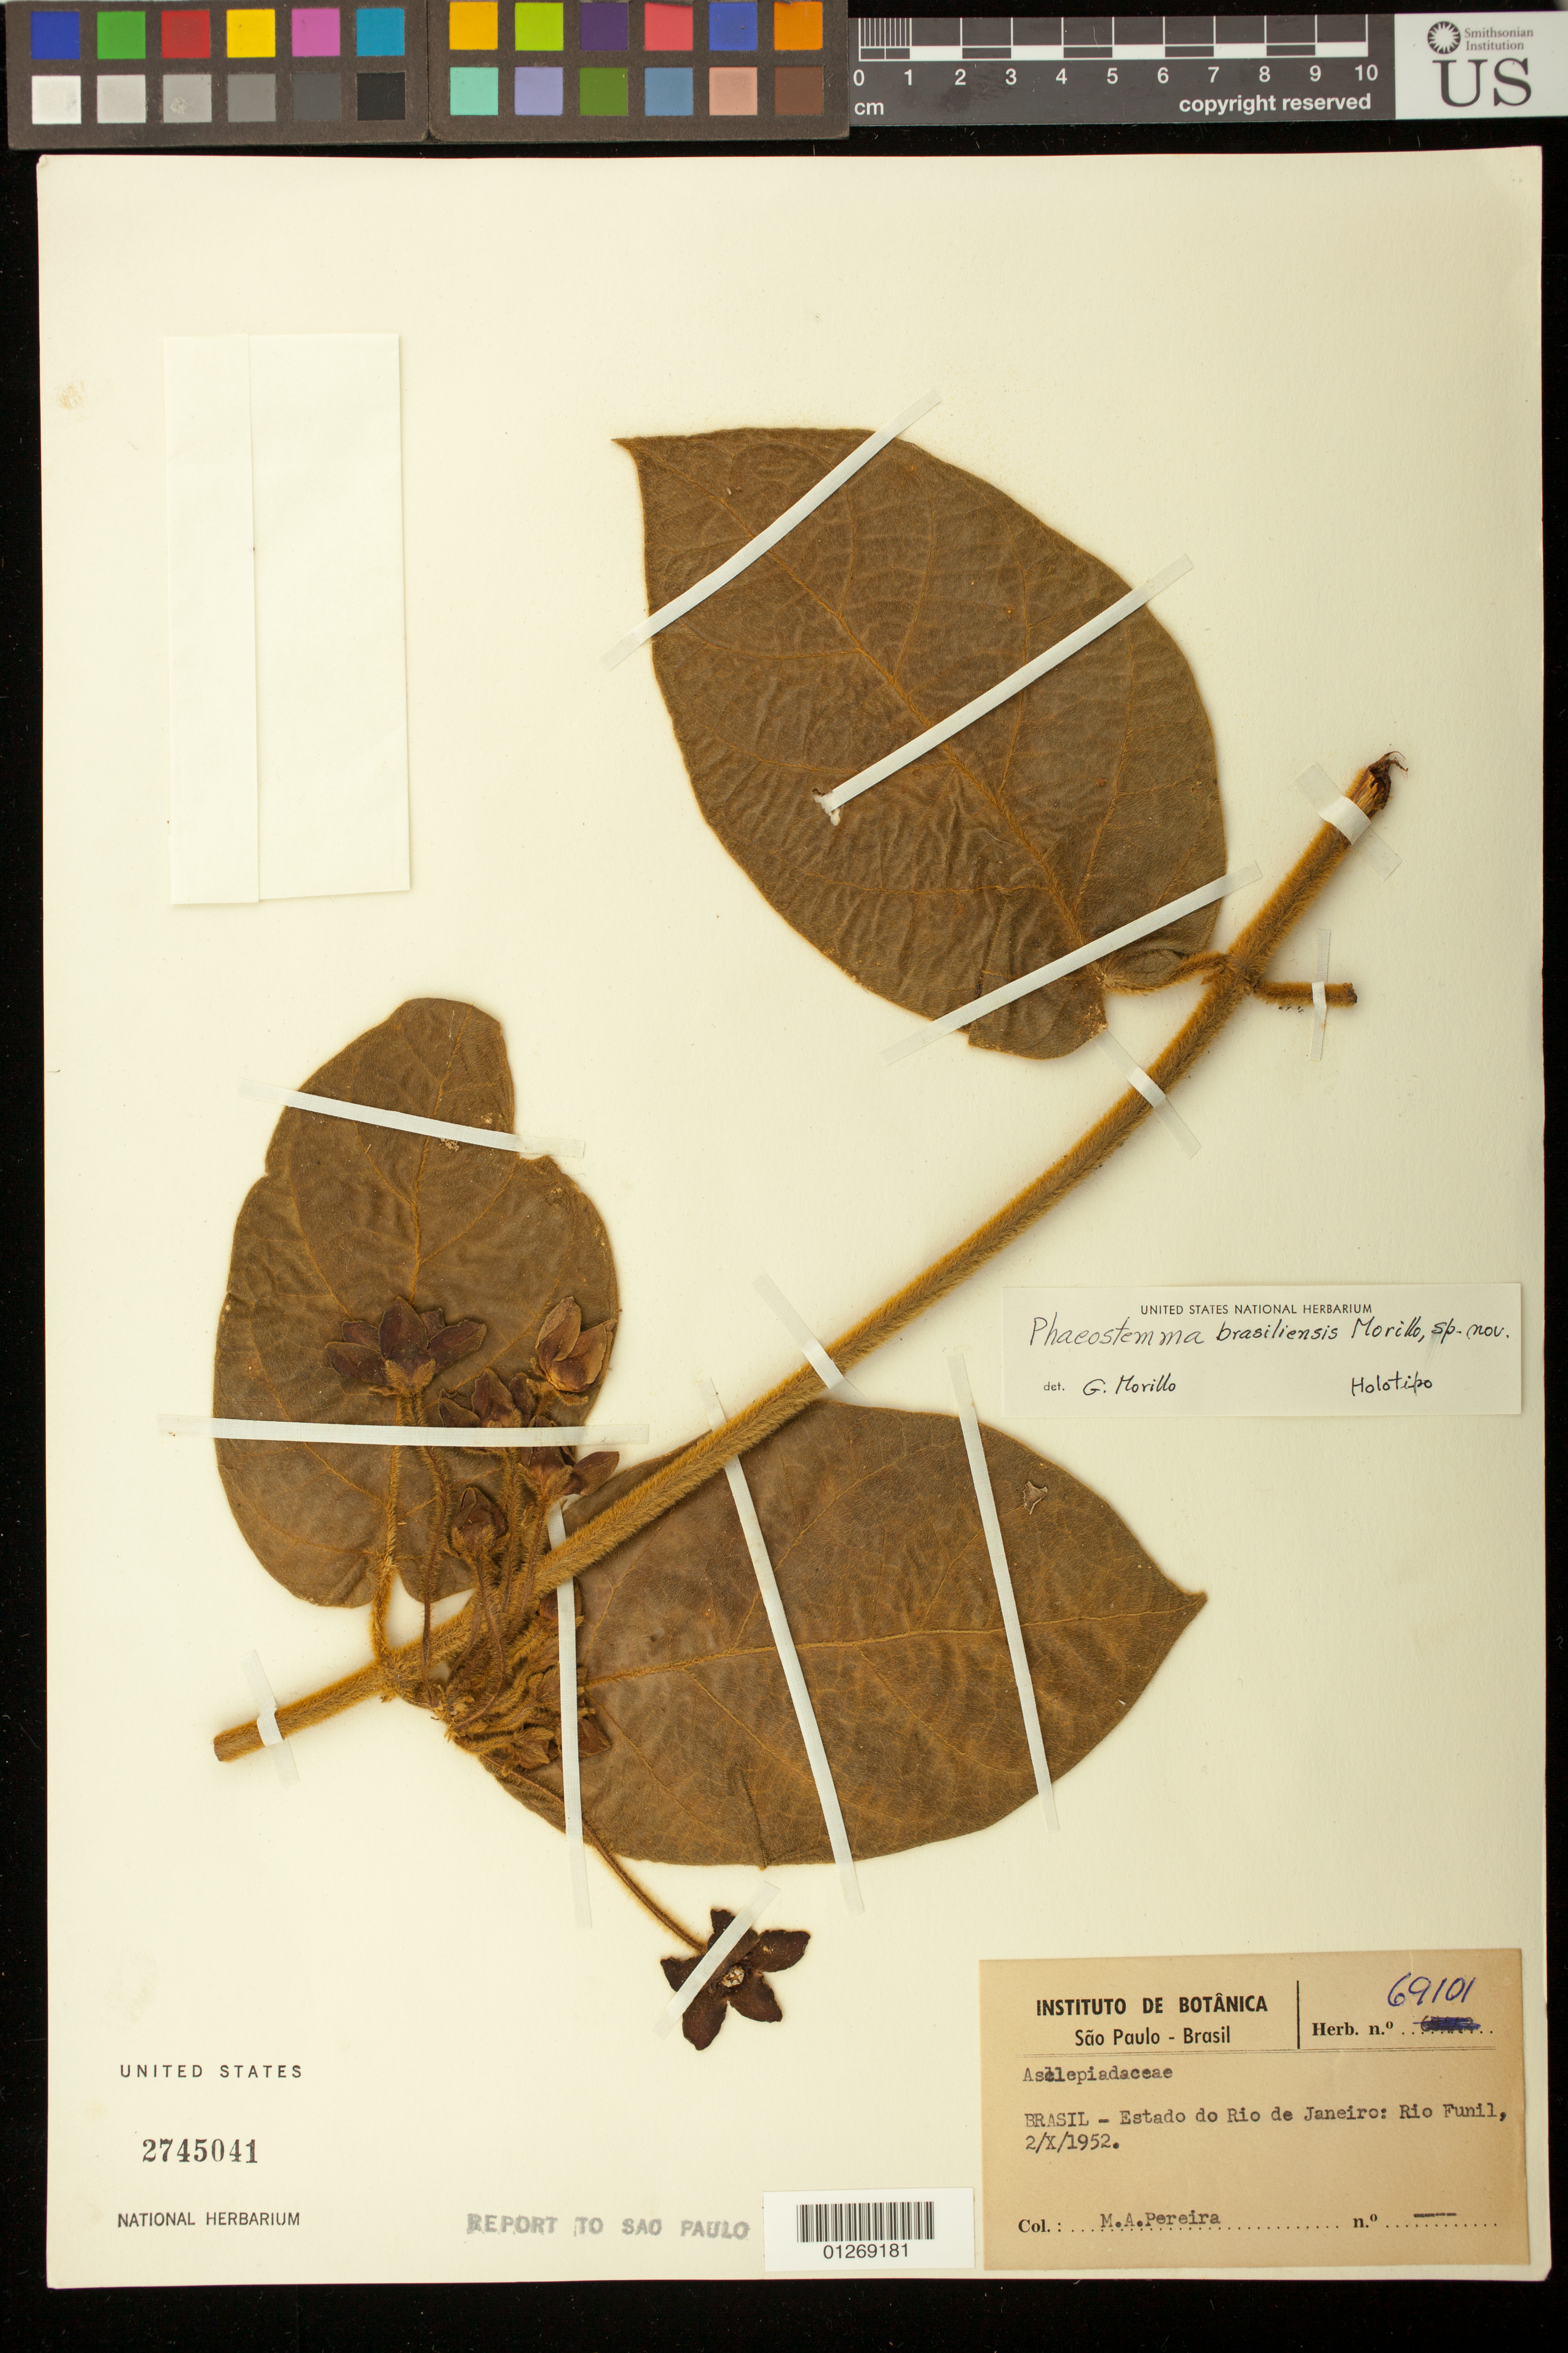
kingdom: Plantae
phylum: Tracheophyta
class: Magnoliopsida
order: Gentianales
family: Apocynaceae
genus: Phaeostemma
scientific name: Phaeostemma brasiliensis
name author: Morillo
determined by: Morillo, G. N.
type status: Holotype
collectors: M. A. Pereira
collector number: Herb. 69101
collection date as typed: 2/X/1952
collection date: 1952-10-02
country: Brazil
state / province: Rio de Janeiro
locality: Estado do Rio de Janeiro: Rio Funil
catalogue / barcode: US 2745041